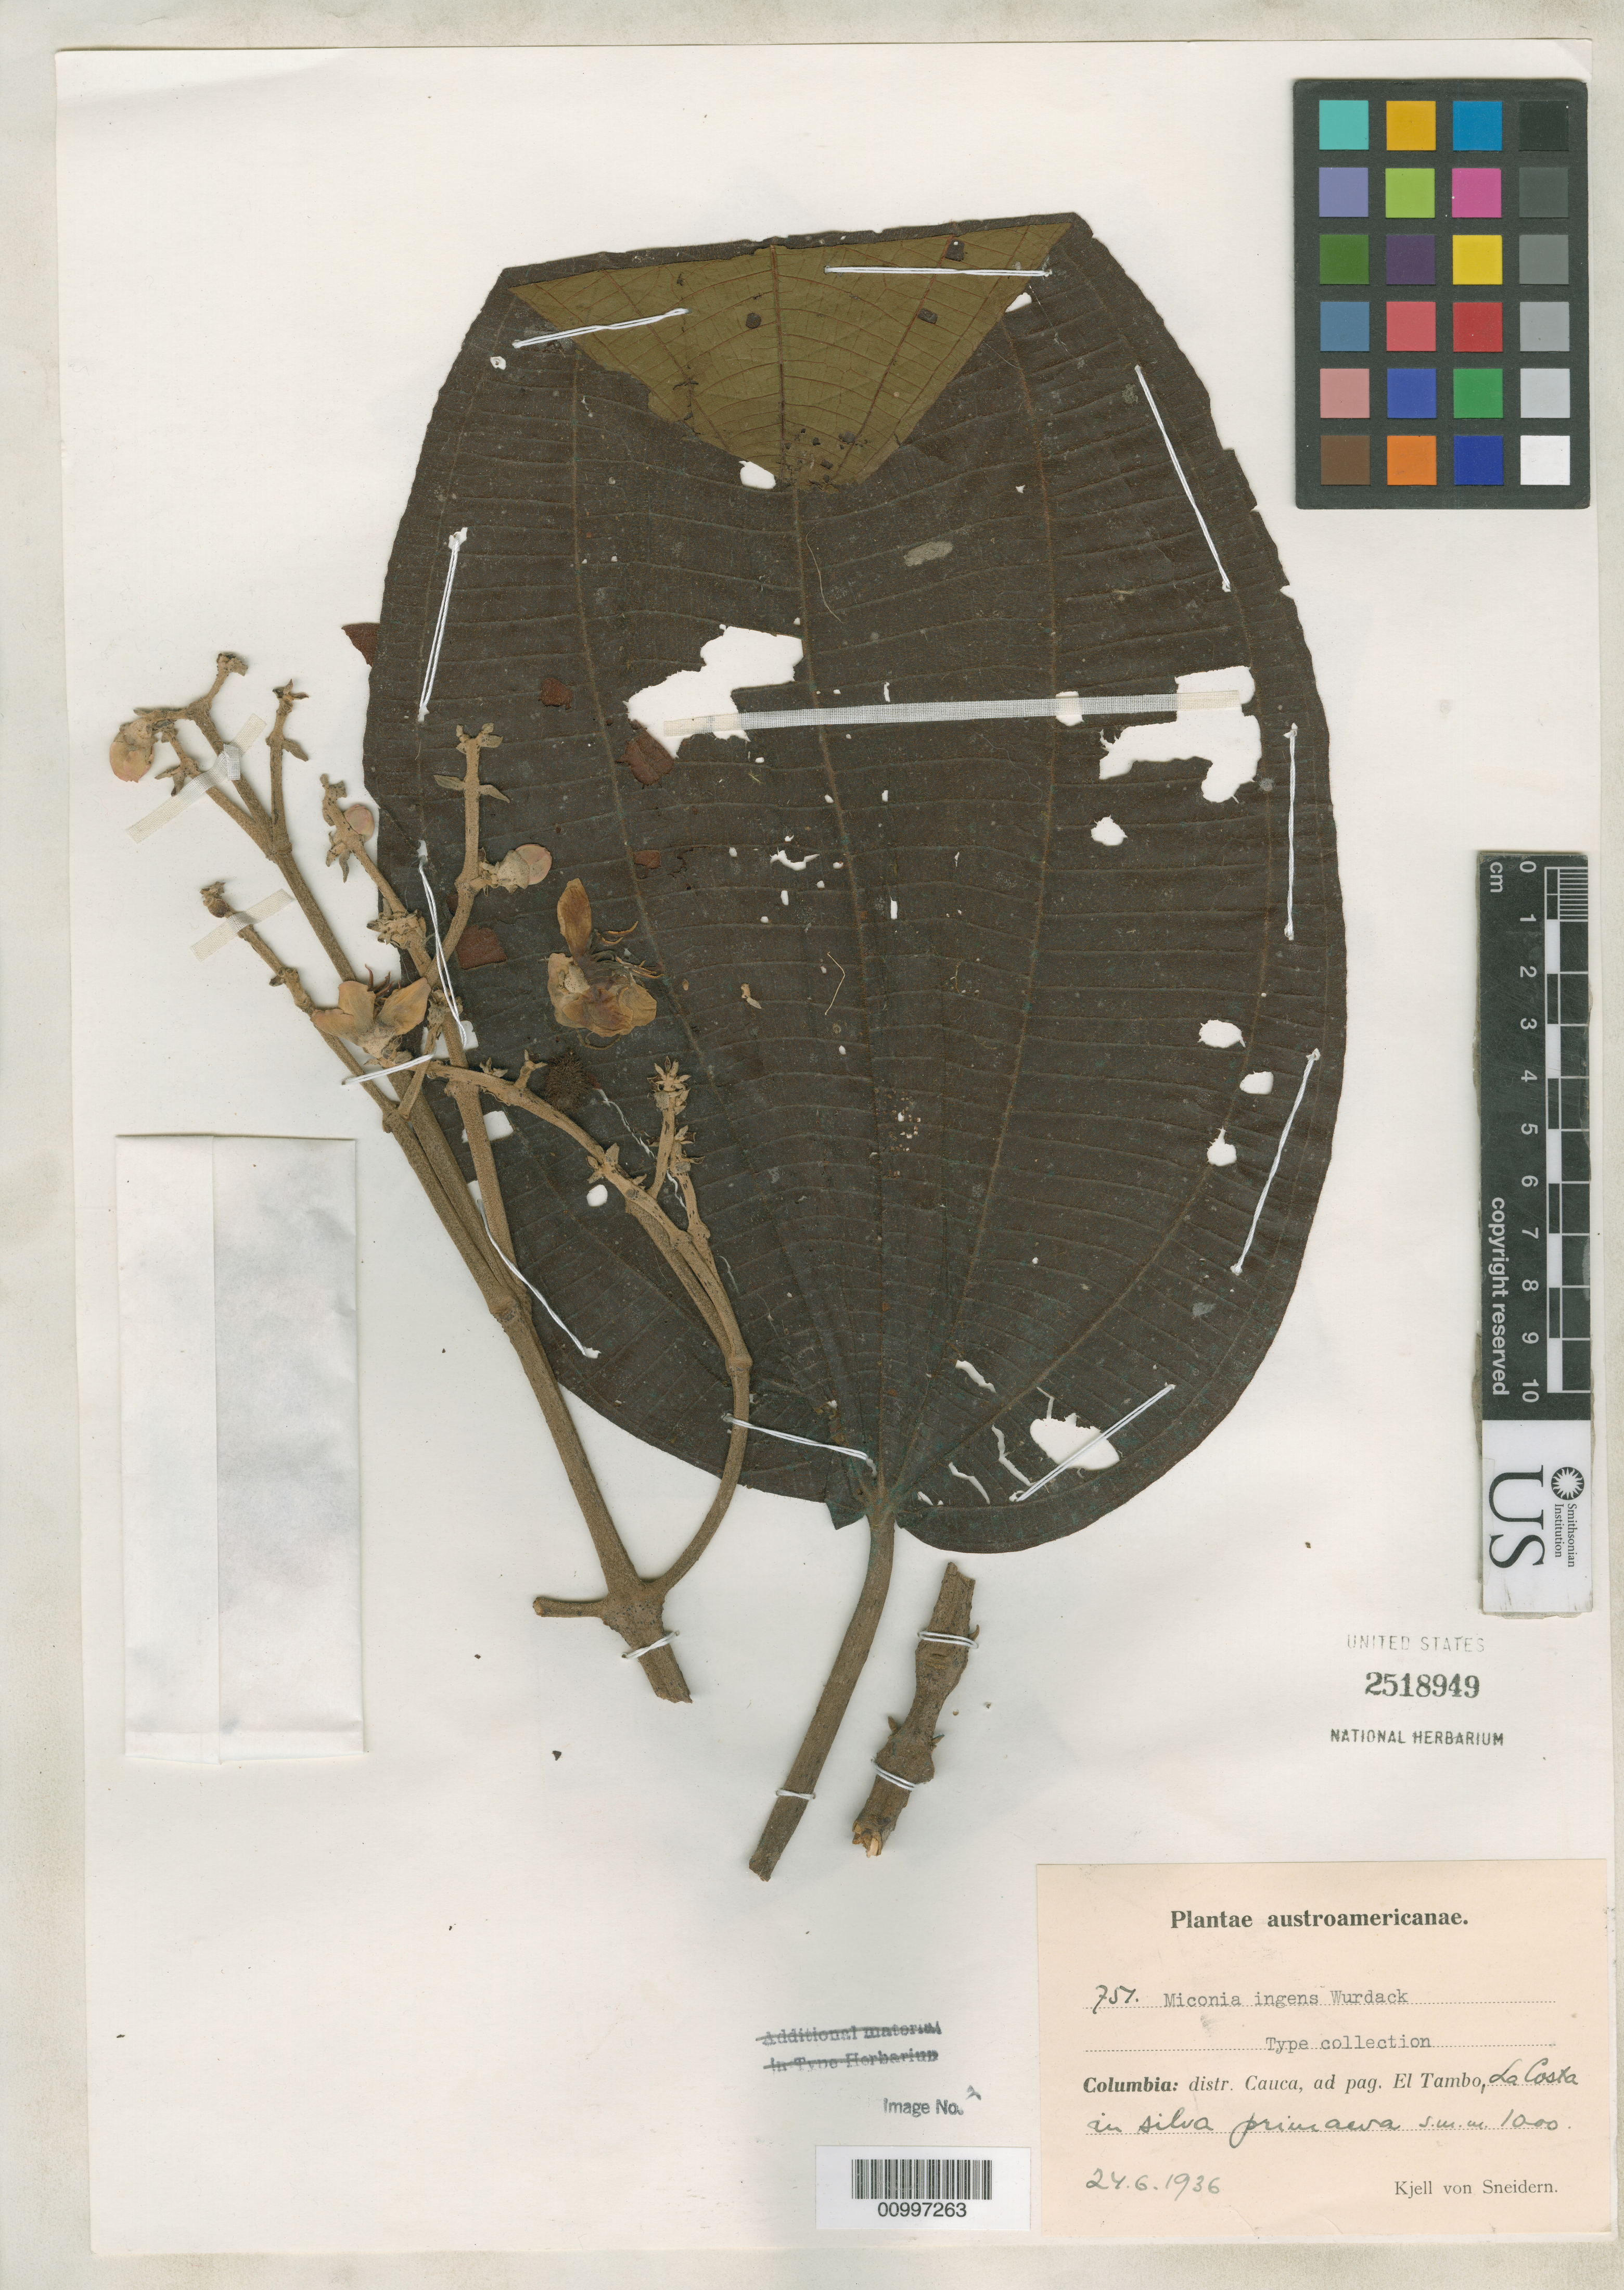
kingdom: Plantae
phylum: Tracheophyta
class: Magnoliopsida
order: Myrtales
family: Melastomataceae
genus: Miconia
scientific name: Miconia ingens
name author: Wurdack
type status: Isotype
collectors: K. von Sneidern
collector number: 751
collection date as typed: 24 Jun 1936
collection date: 1936-06-24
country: Colombia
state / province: Cauca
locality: Ad pag. El Tambo, La Costa.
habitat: In silva primaera.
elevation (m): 1000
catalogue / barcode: US 2518949